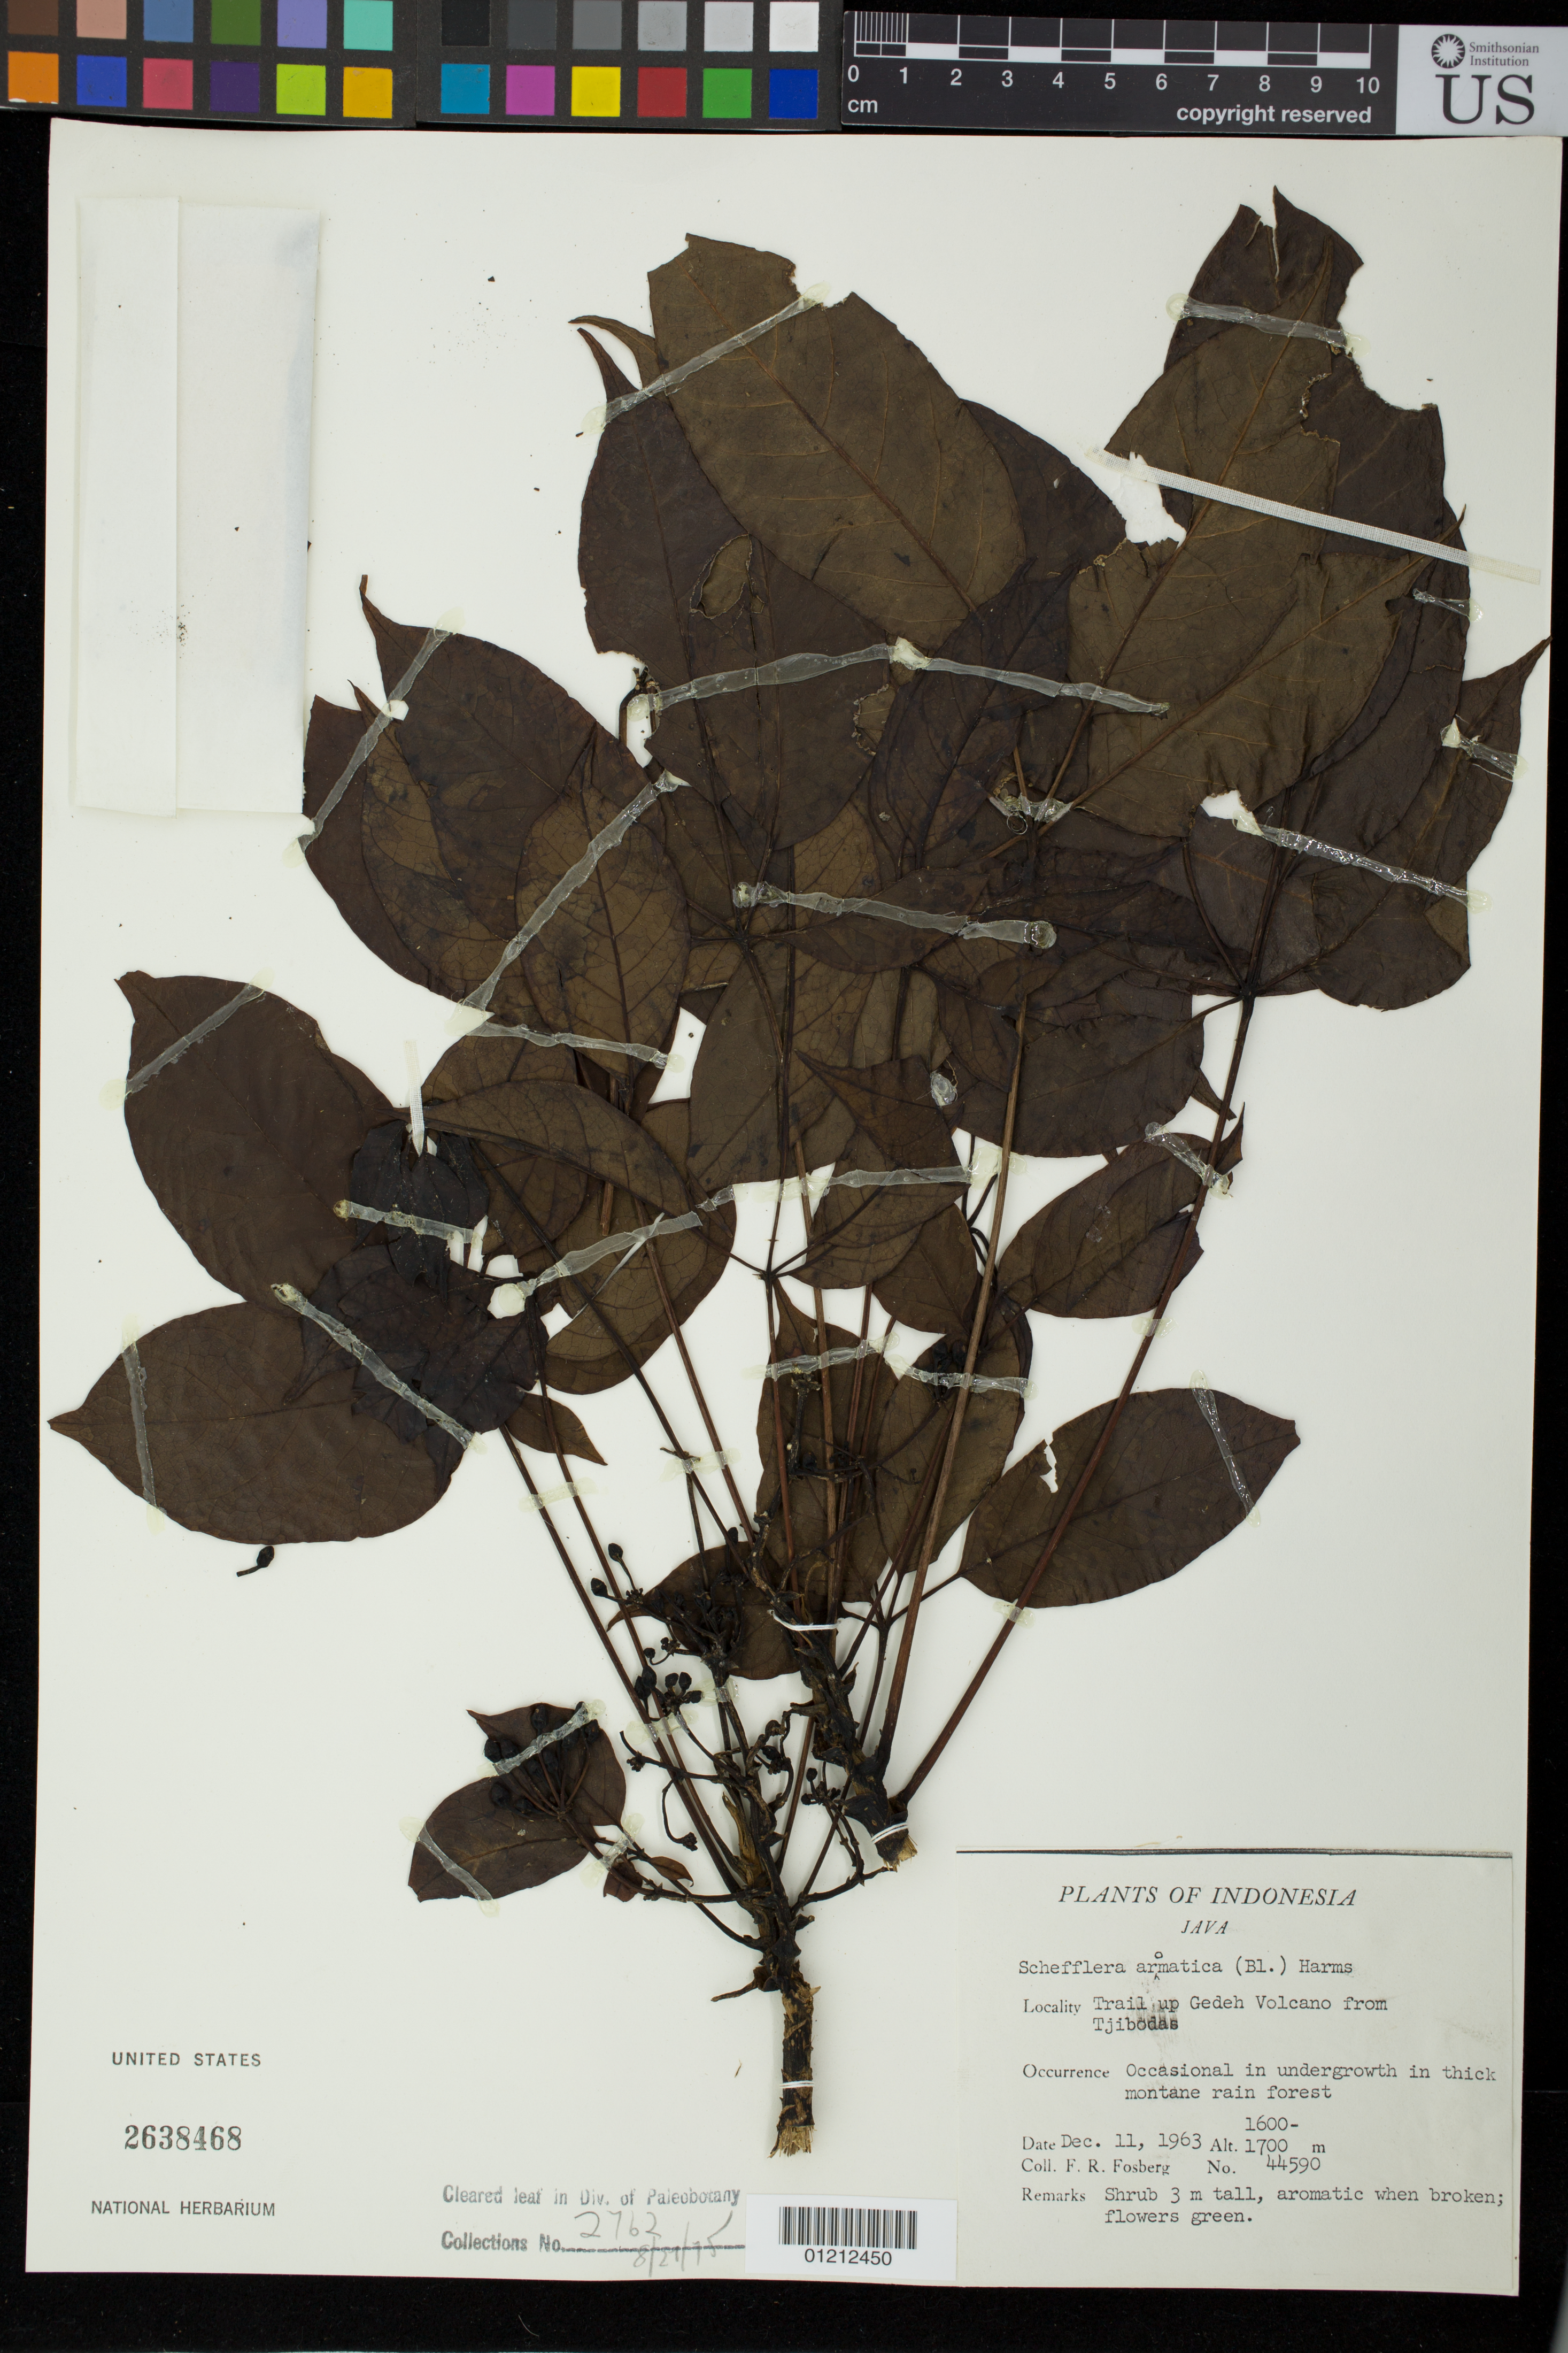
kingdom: Plantae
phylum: Tracheophyta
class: Magnoliopsida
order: Apiales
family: Araliaceae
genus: Heptapleurum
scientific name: Heptapleurum aromaticum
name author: (Blume) Boerl.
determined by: Wagner, W. L., (BOT), Smithsonian Institution - National Museum of Natural History (UNITED STATES)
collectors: F. R. Fosberg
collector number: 44590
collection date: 1963-12-11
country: Indonesia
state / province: Java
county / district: Banten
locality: Java. Trail up Gedeh Volcano from Tjibodas.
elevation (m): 1600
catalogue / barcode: US 2638468